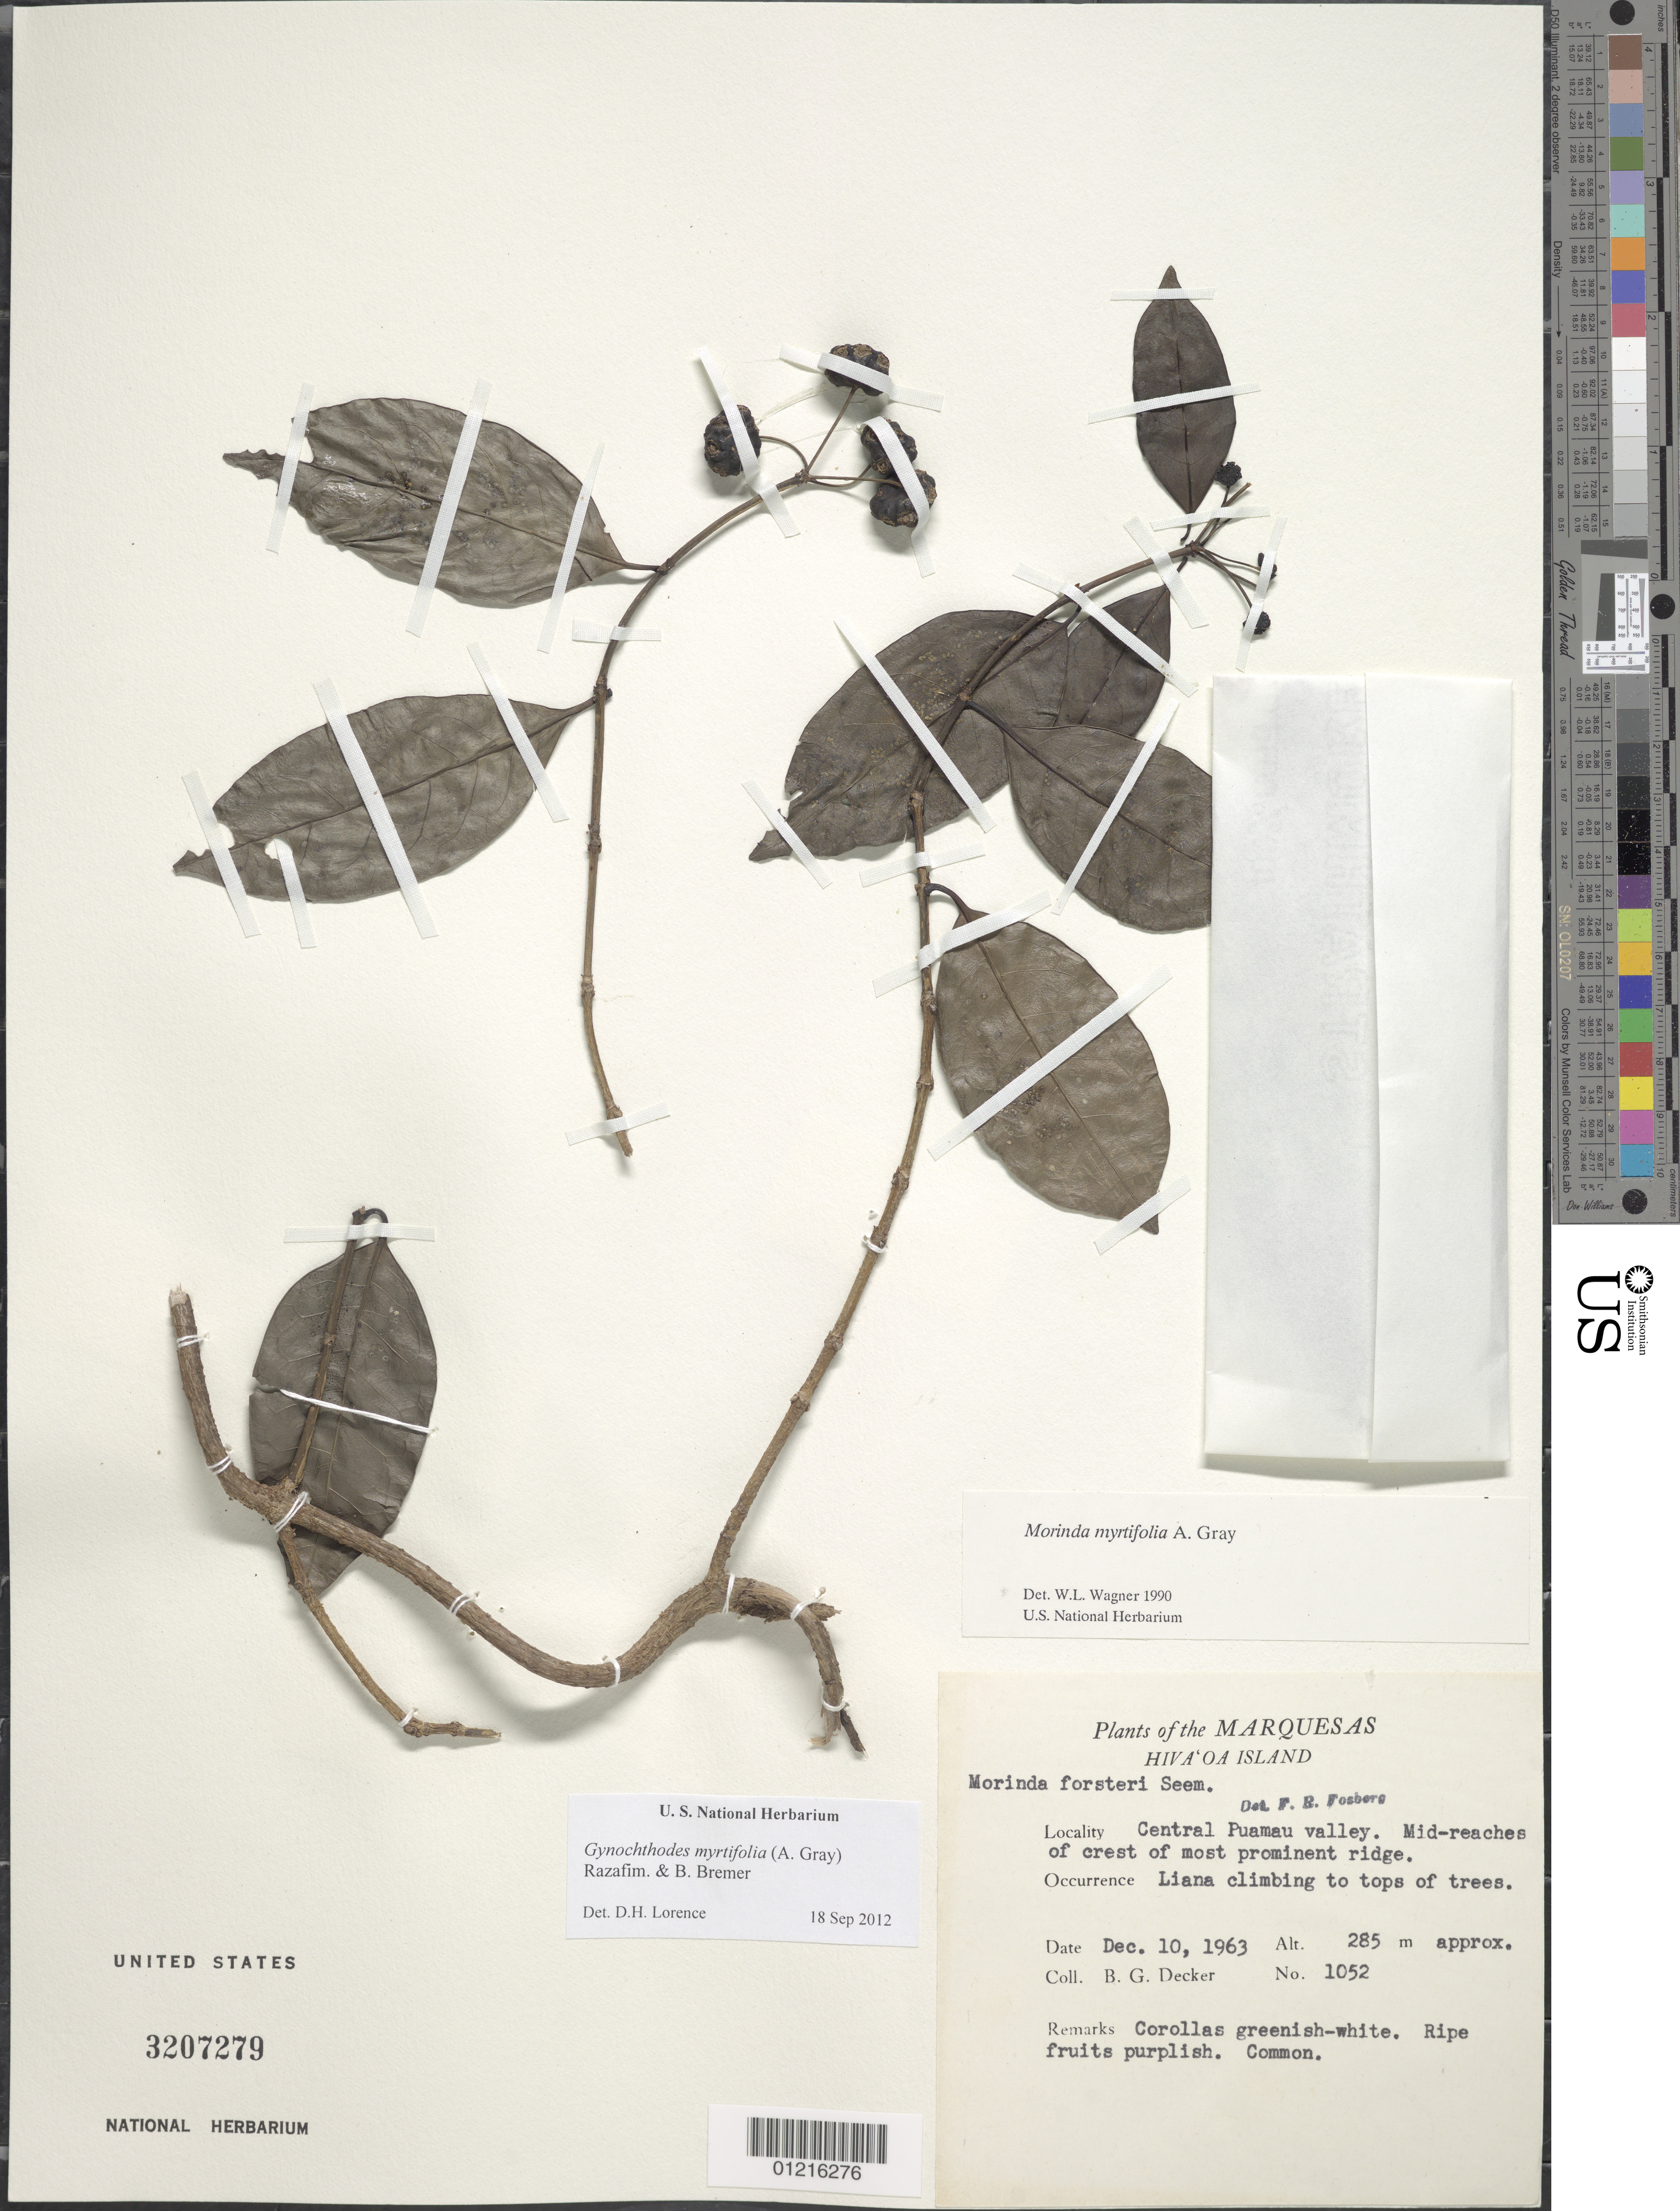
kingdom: Plantae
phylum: Tracheophyta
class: Magnoliopsida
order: Gentianales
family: Rubiaceae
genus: Gynochthodes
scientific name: Gynochthodes myrtifolia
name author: (A. Gray) Razafim. & B. Bremer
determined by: Lorence, David H., (PTBG), National Tropical Botanical Garden (UNITED STATES)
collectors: B. G. Decker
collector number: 1052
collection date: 1963-12-10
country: French Polynesia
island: Hiva Oa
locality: Central Puamau Valley, mid-reaches of crest of most prominent ridge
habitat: Climbing to tops of trees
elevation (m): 285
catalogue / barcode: US 3207279